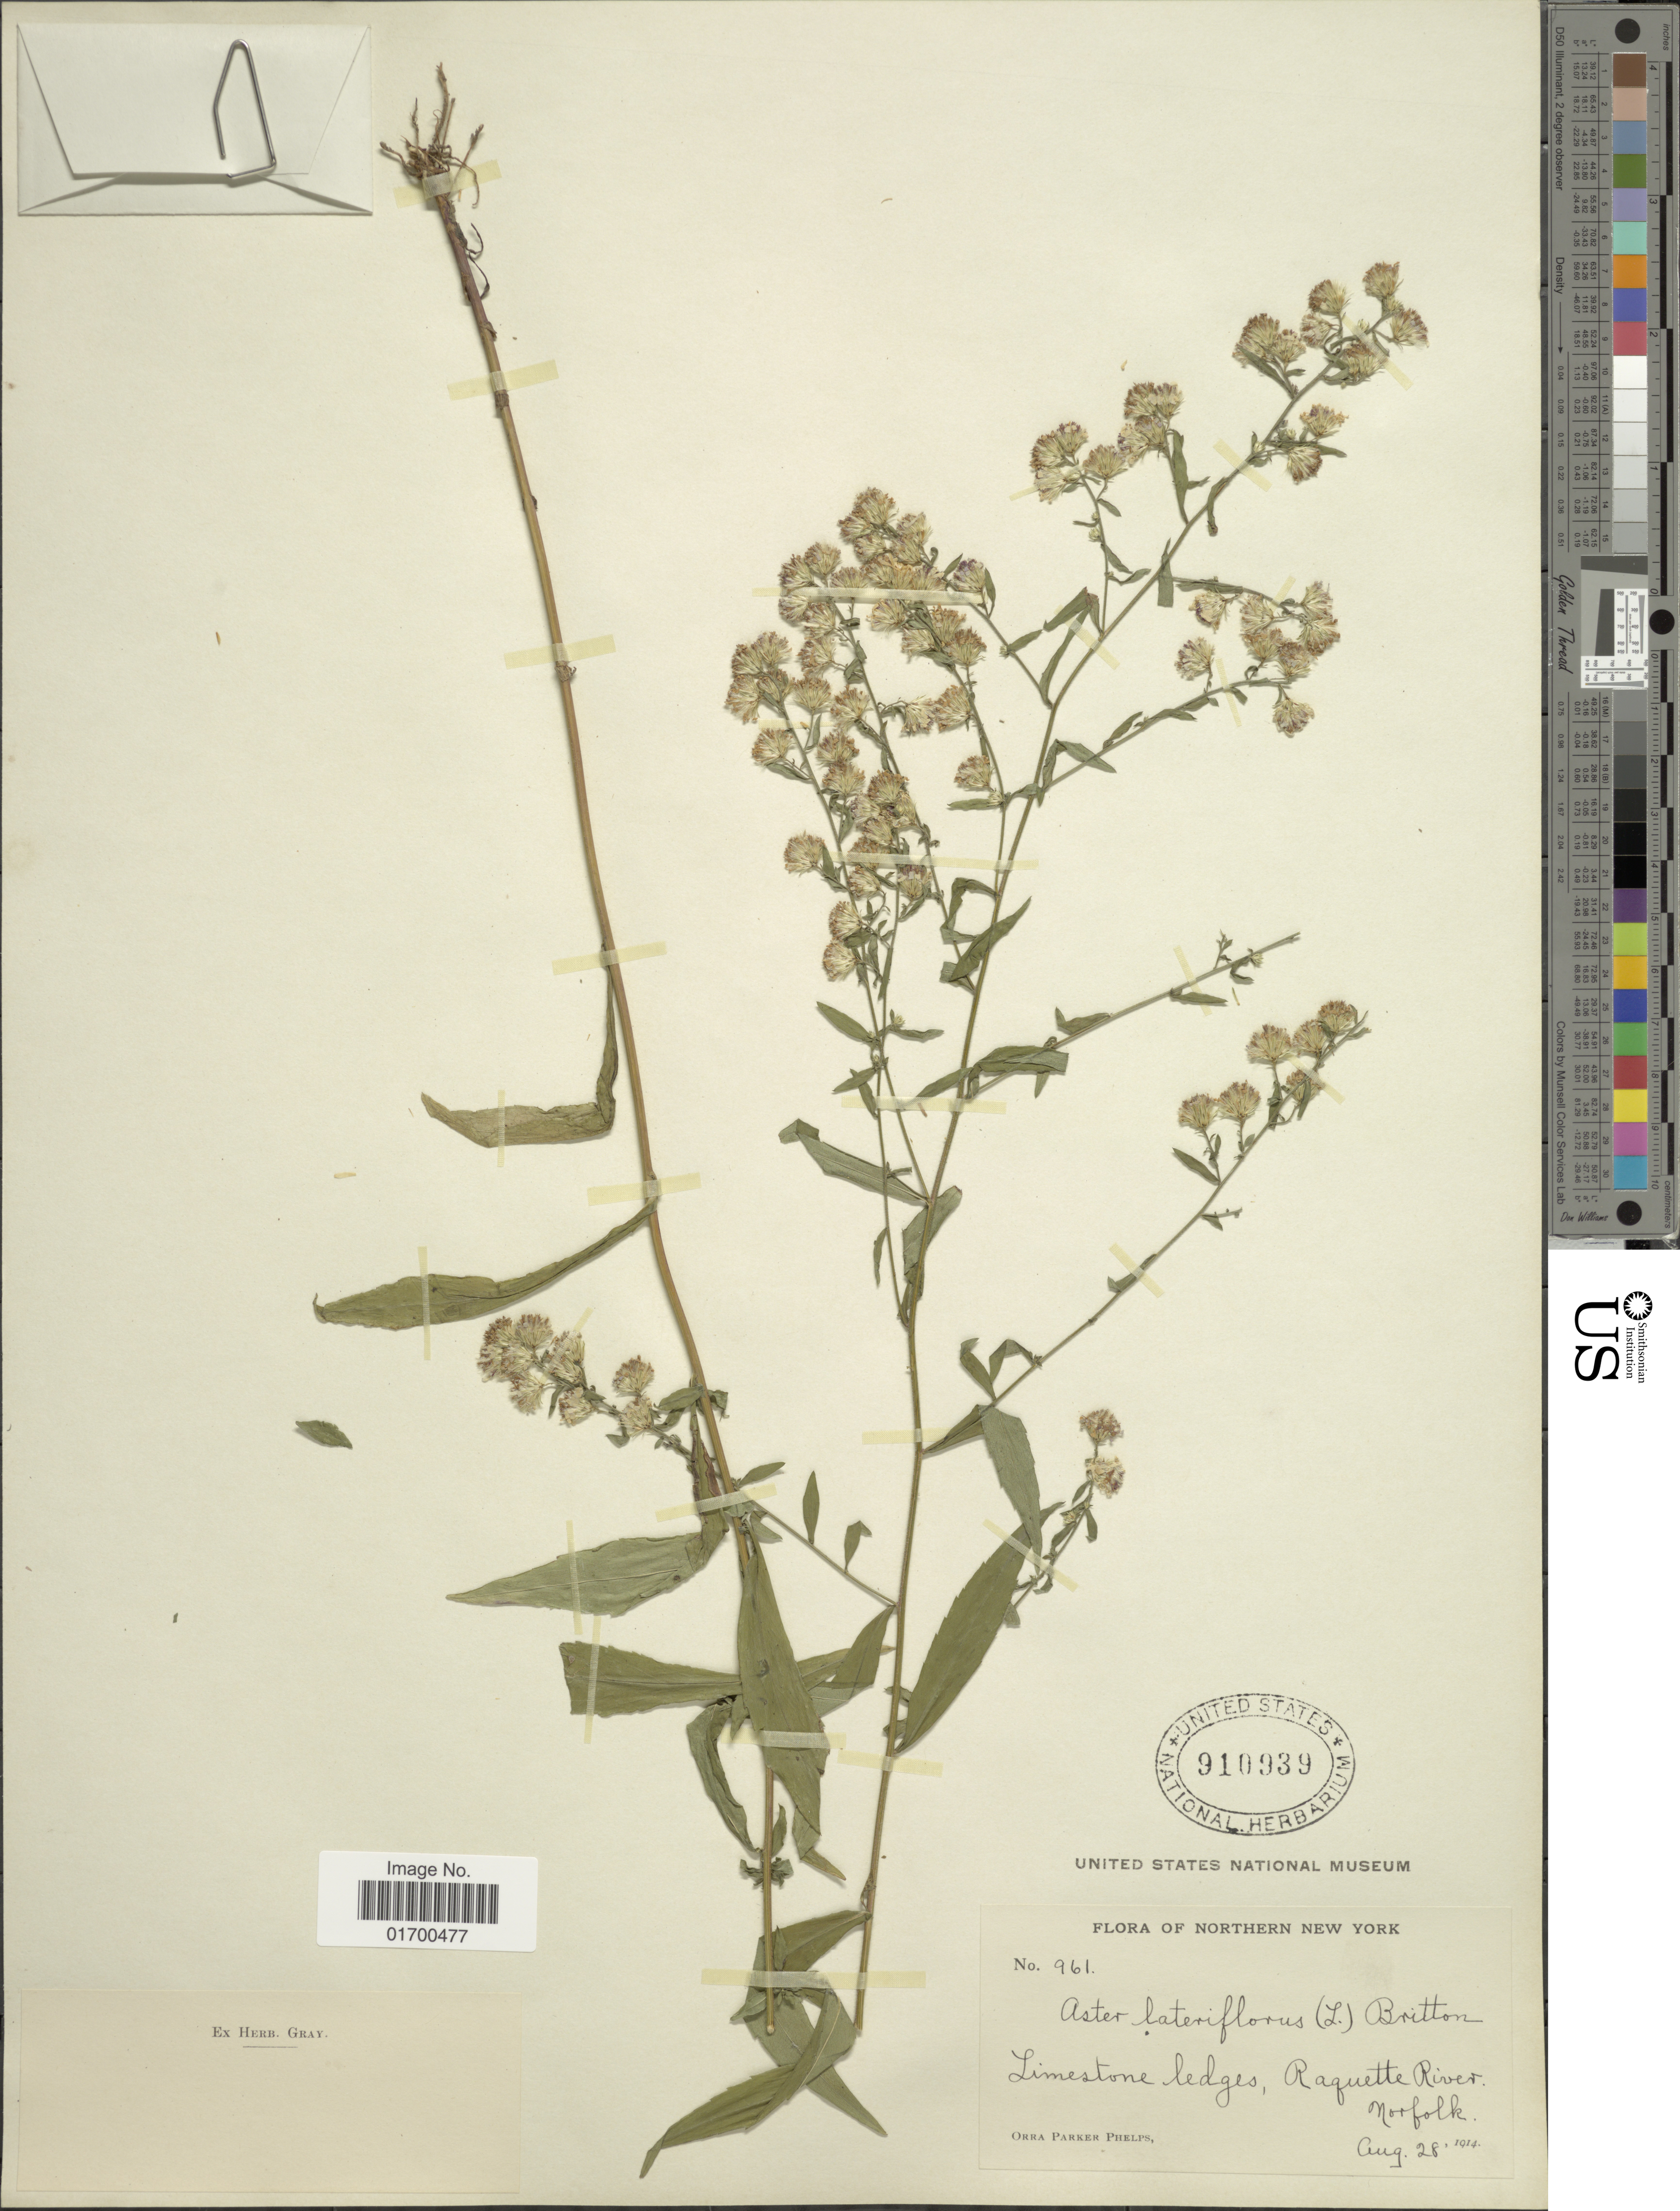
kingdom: Plantae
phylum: Tracheophyta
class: Magnoliopsida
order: Asterales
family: Asteraceae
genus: Symphyotrichum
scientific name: Symphyotrichum lateriflorum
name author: (L.) Á. Löve & D. Löve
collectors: O. P. Phelps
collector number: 961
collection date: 1914-08-28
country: United States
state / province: New York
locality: Northern New York, Limestone ledges, Raquette River, Norfolk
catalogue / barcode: US 910939